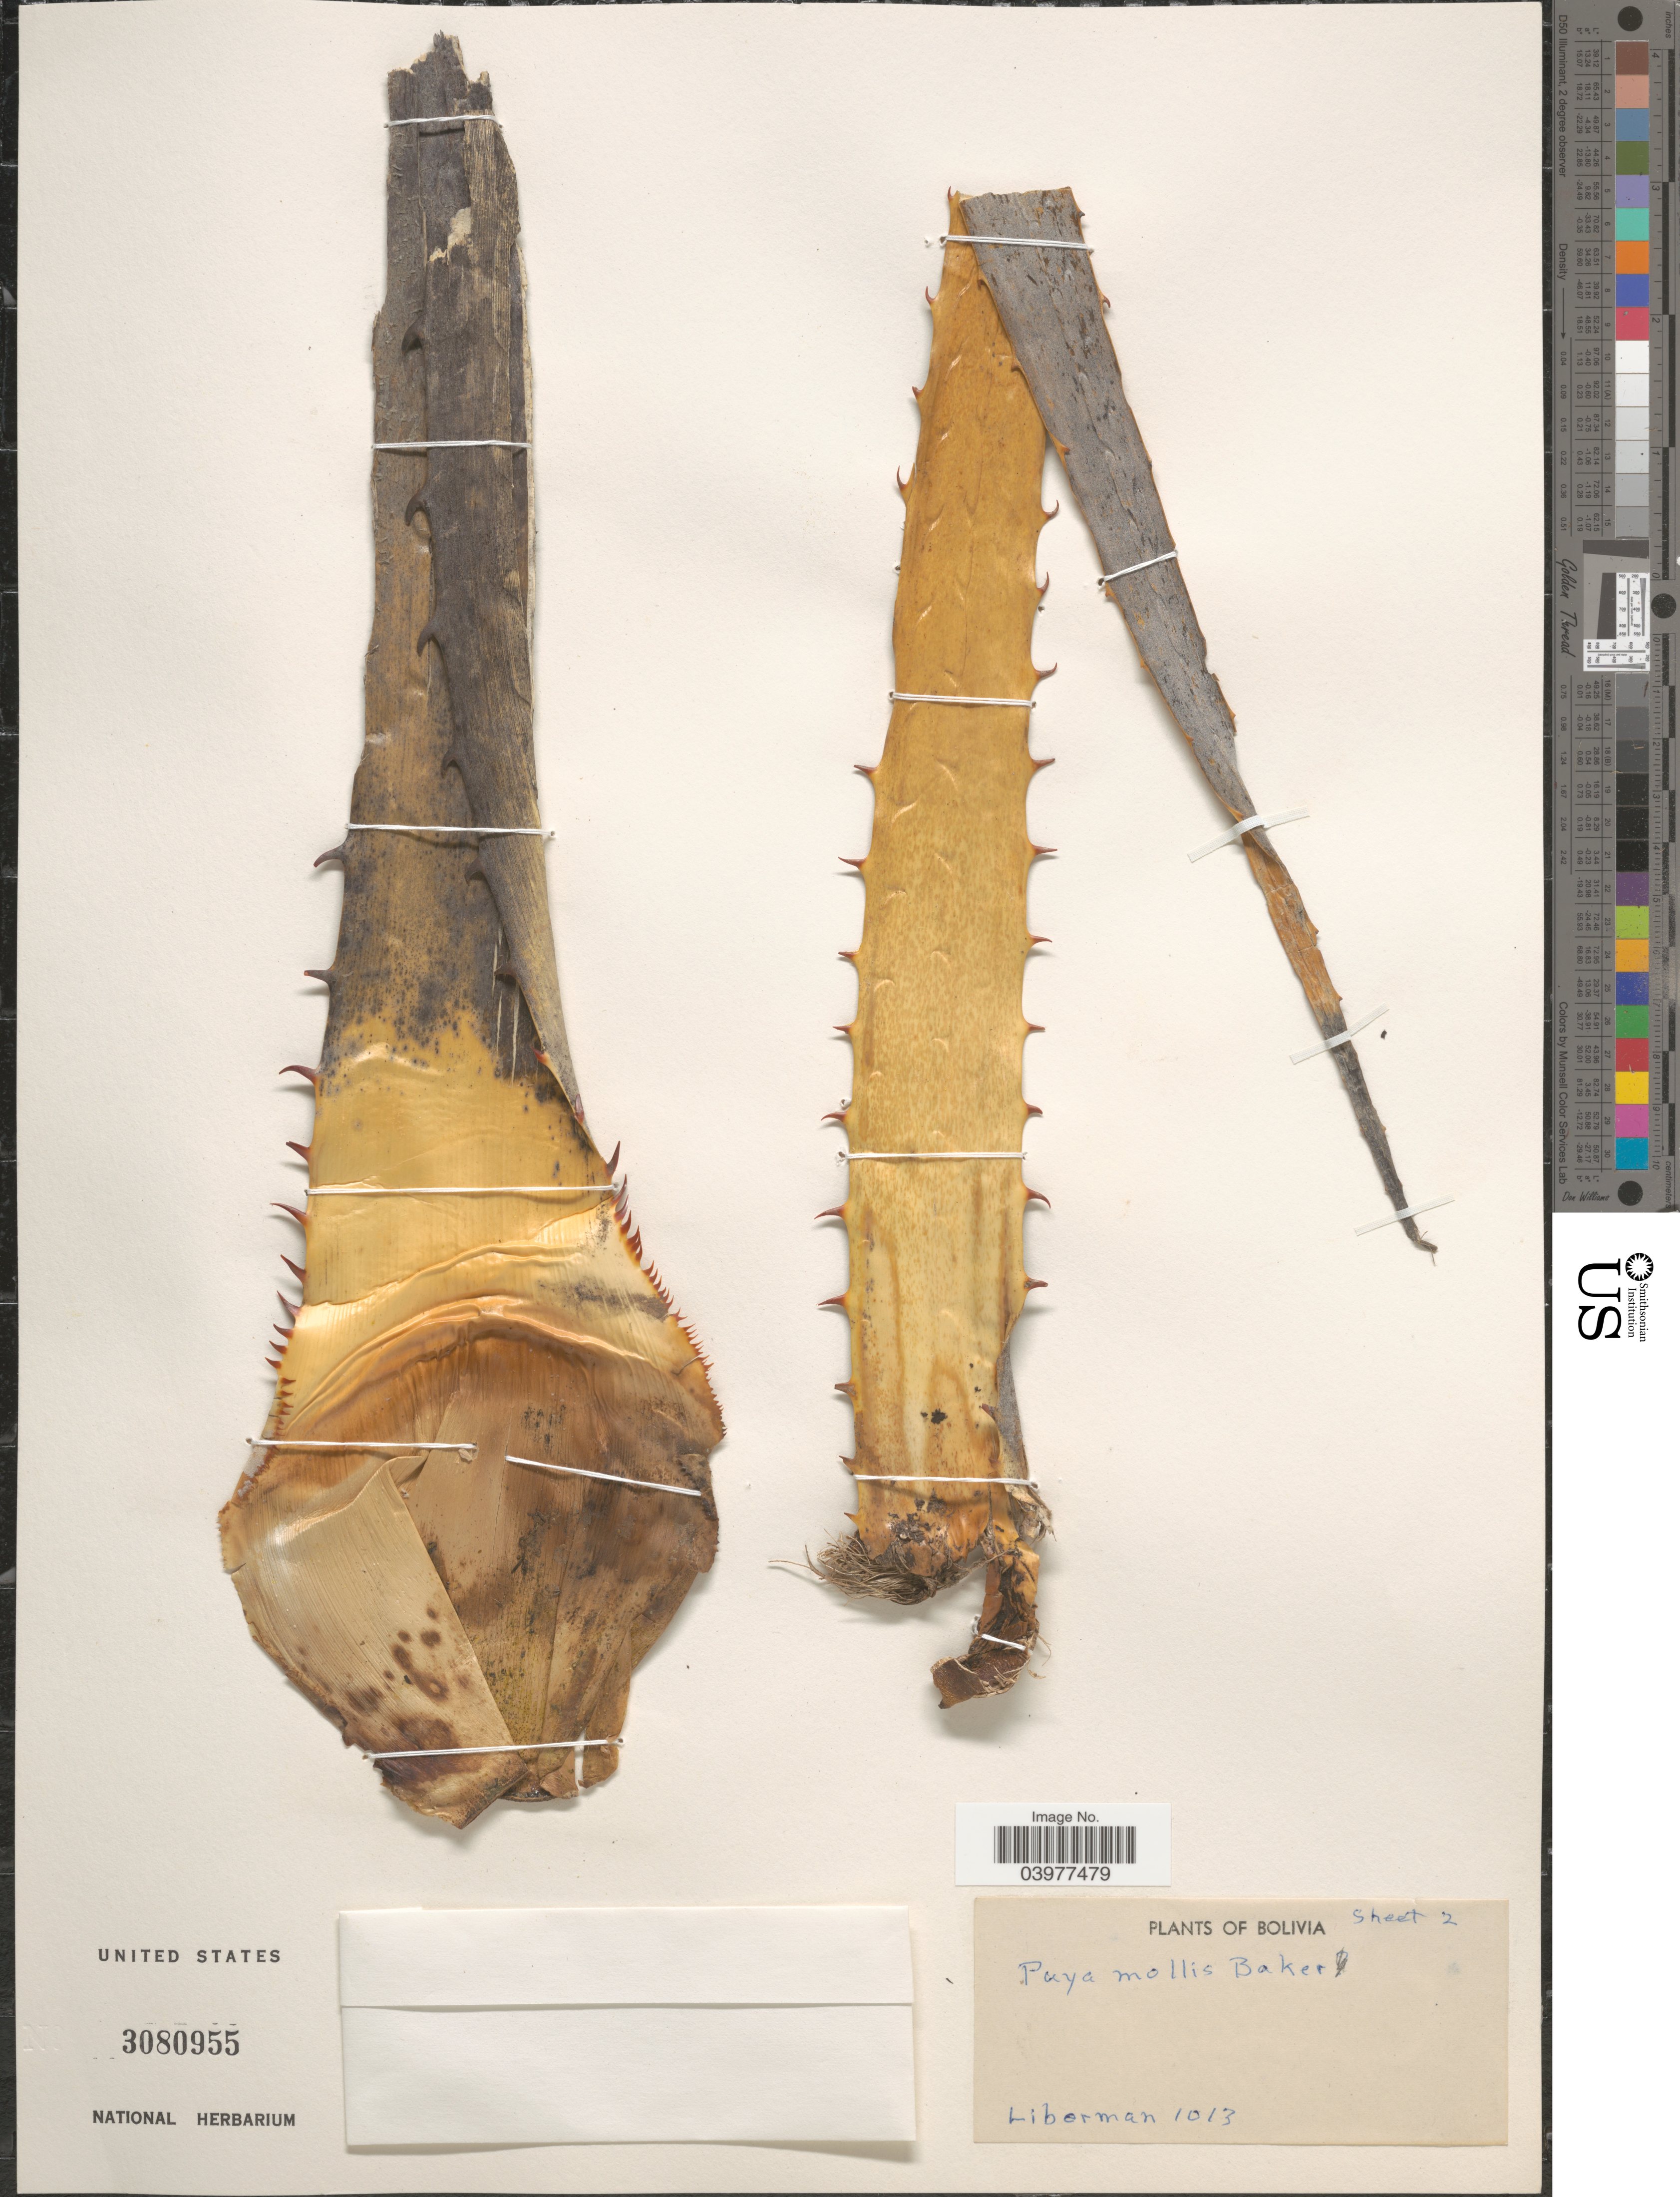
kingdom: Plantae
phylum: Tracheophyta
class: Liliopsida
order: Poales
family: Bromeliaceae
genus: Puya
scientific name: Puya mollis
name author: Baker ex Mez in A. DC.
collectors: Liberman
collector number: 1013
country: Bolivia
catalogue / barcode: US 3080955